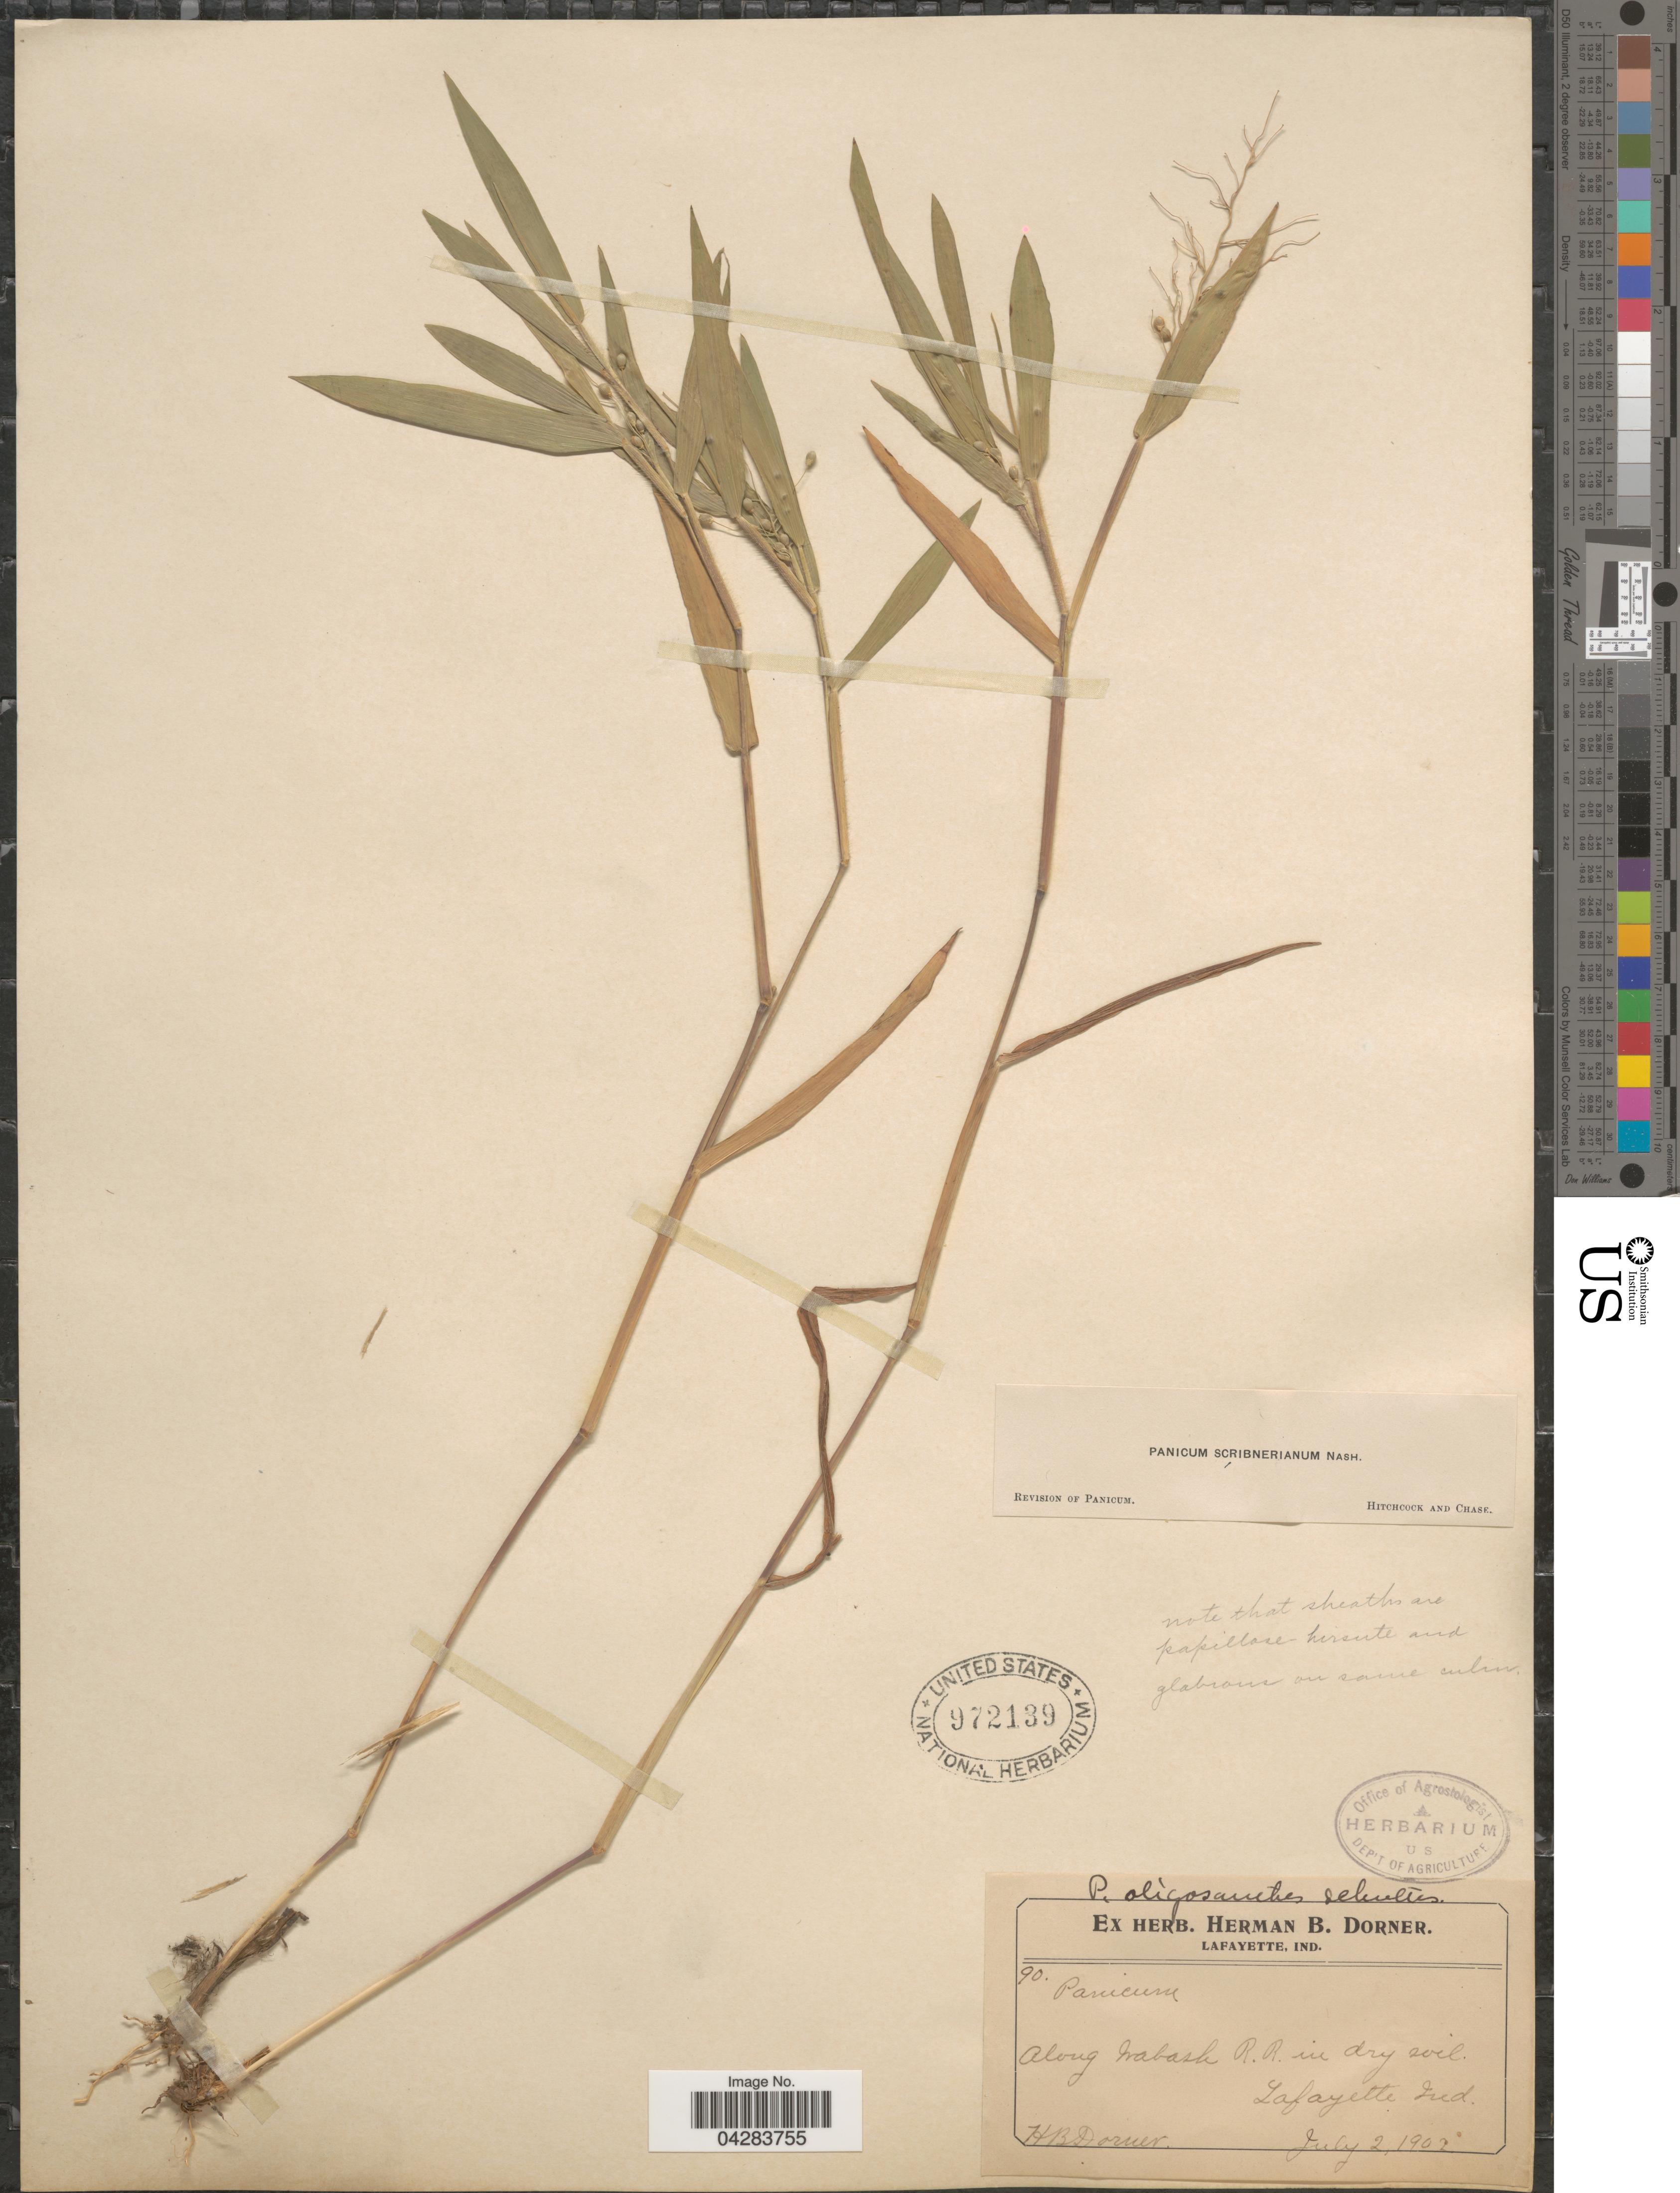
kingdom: Plantae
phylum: Tracheophyta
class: Liliopsida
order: Poales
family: Poaceae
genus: Dichanthelium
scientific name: Dichanthelium oligosanthes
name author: (Schult.) Gould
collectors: H. Dorner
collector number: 90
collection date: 1902-07-02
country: United States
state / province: Indiana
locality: Along Wabash R. R. in dry soil. Lafayette.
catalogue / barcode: US 972139